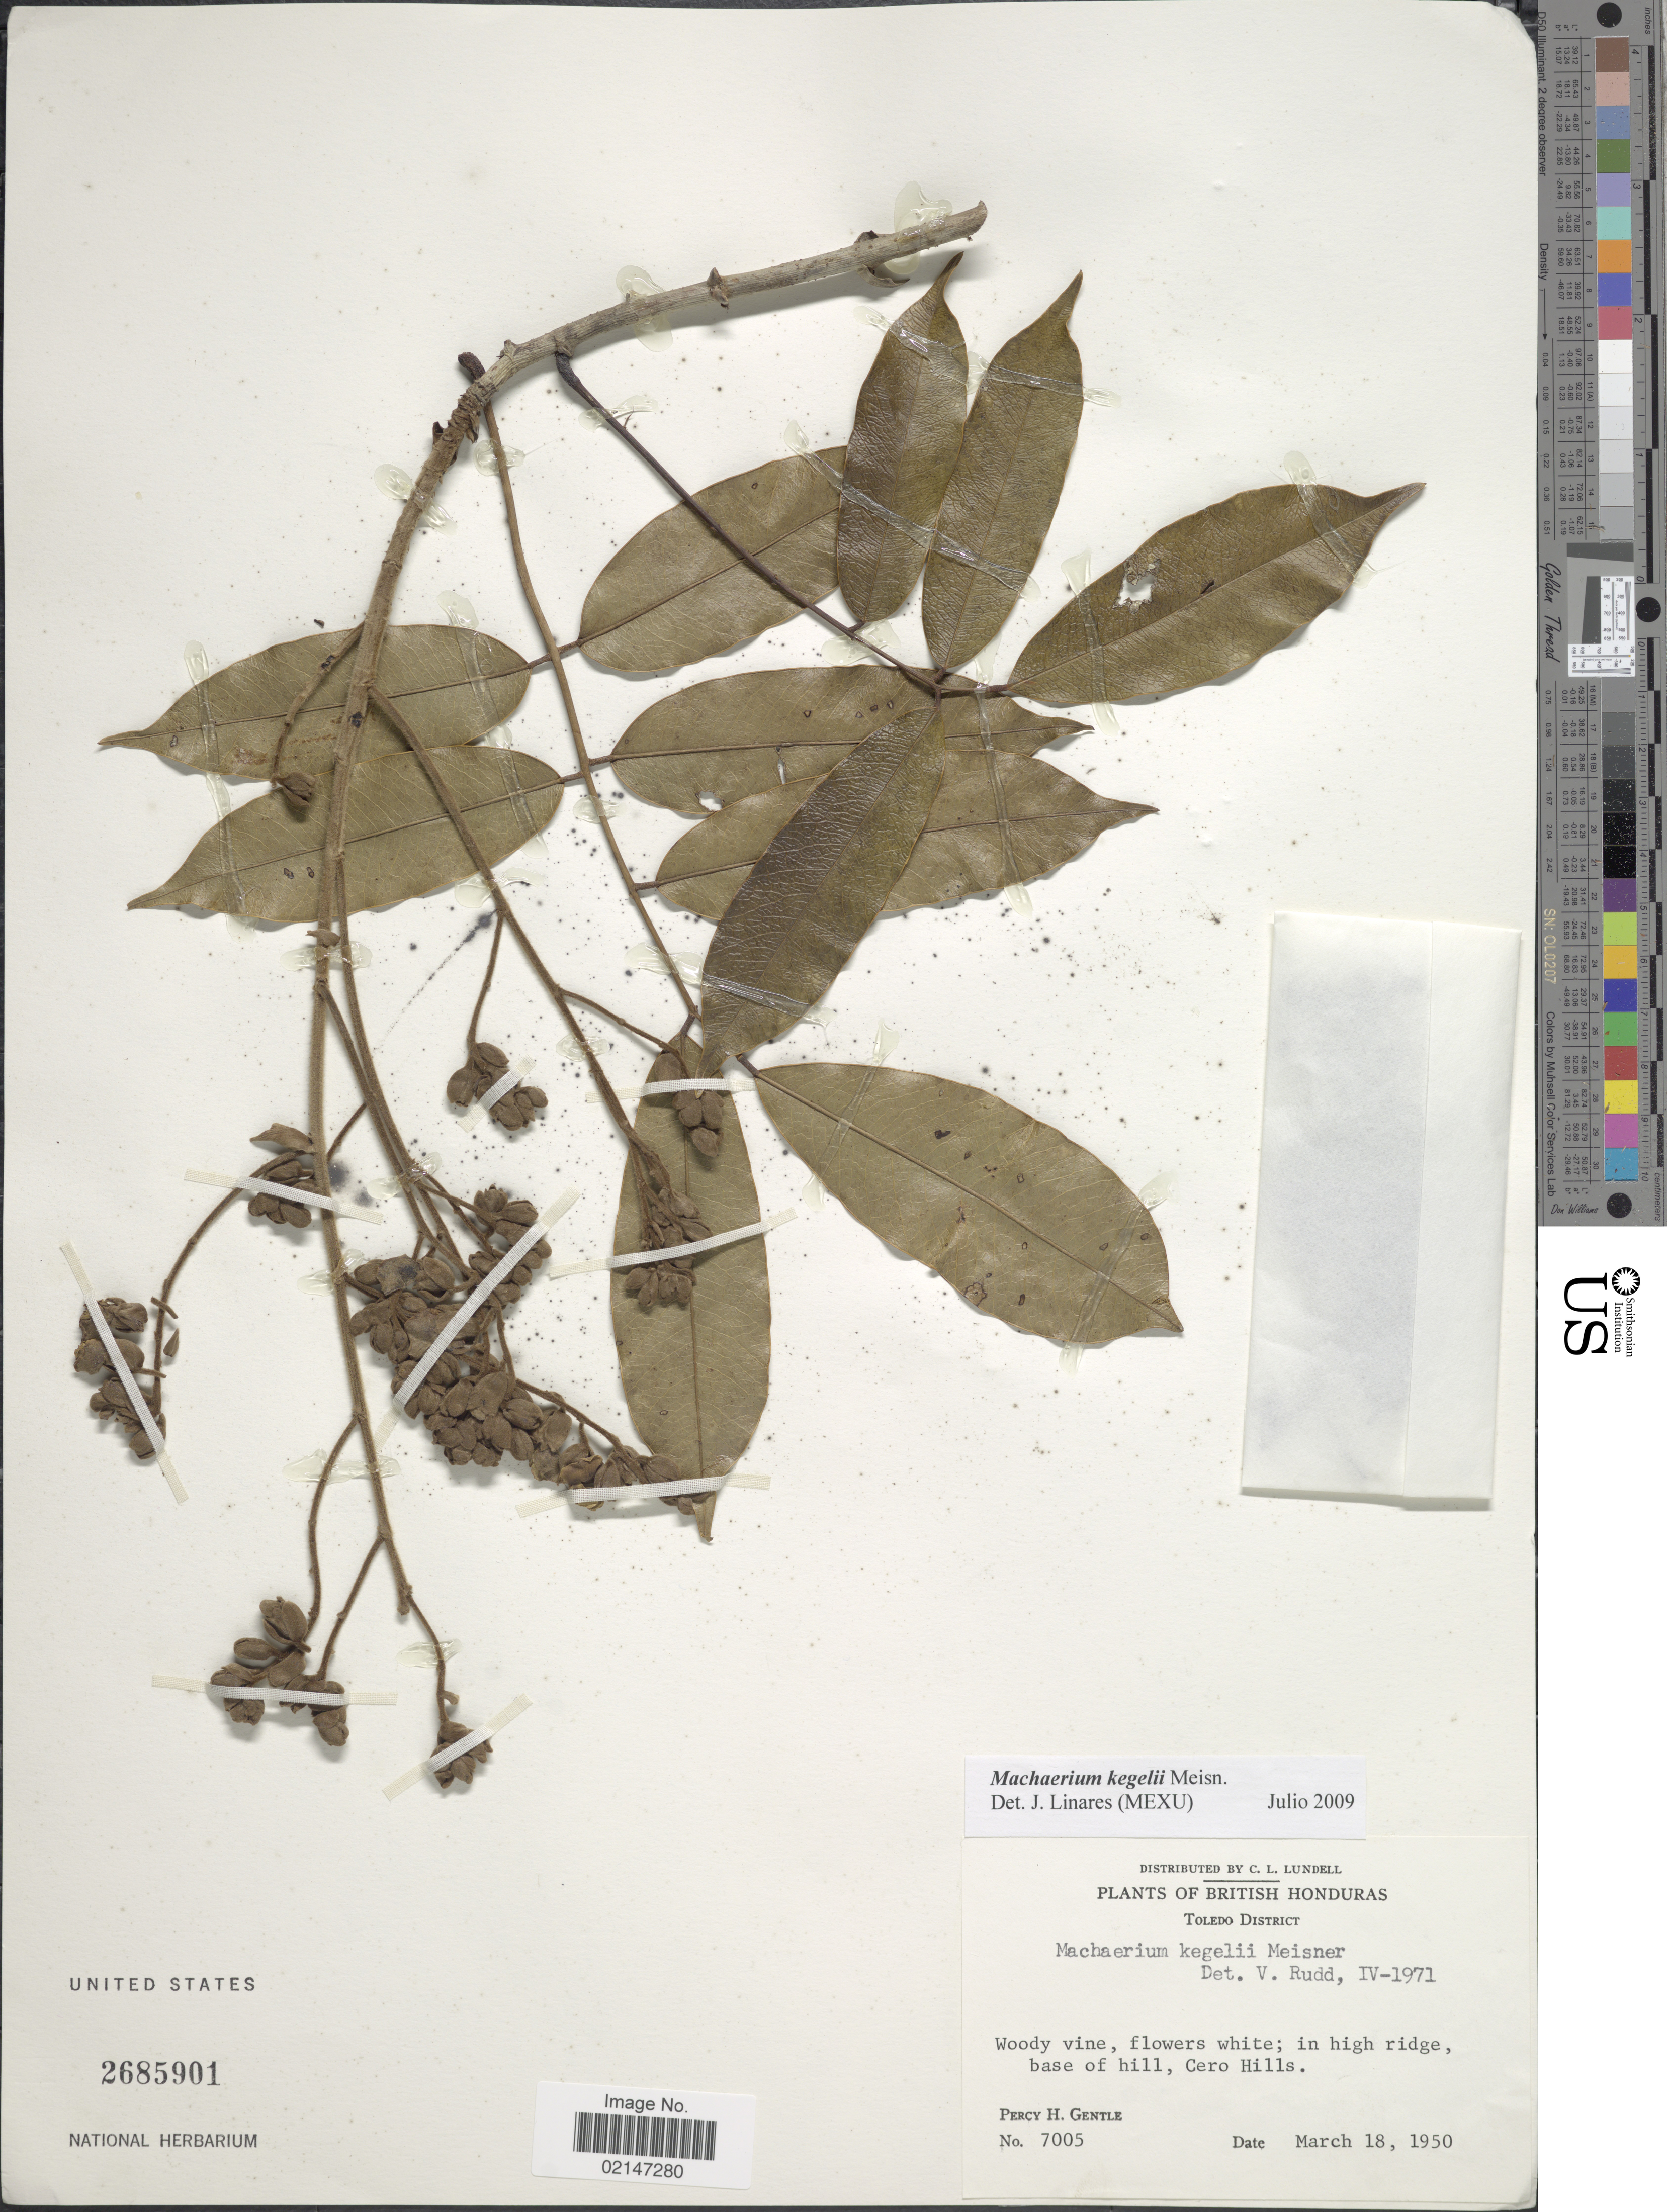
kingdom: Plantae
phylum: Tracheophyta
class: Magnoliopsida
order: Fabales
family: Fabaceae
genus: Machaerium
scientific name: Machaerium kegelii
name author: Meisn.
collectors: P. H. Gentle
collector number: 7005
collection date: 1950-03-18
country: Belize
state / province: Toledo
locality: British Honduras, Toledo District, in high ridge, base of hill, Cerro Hills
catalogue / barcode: US 2685901